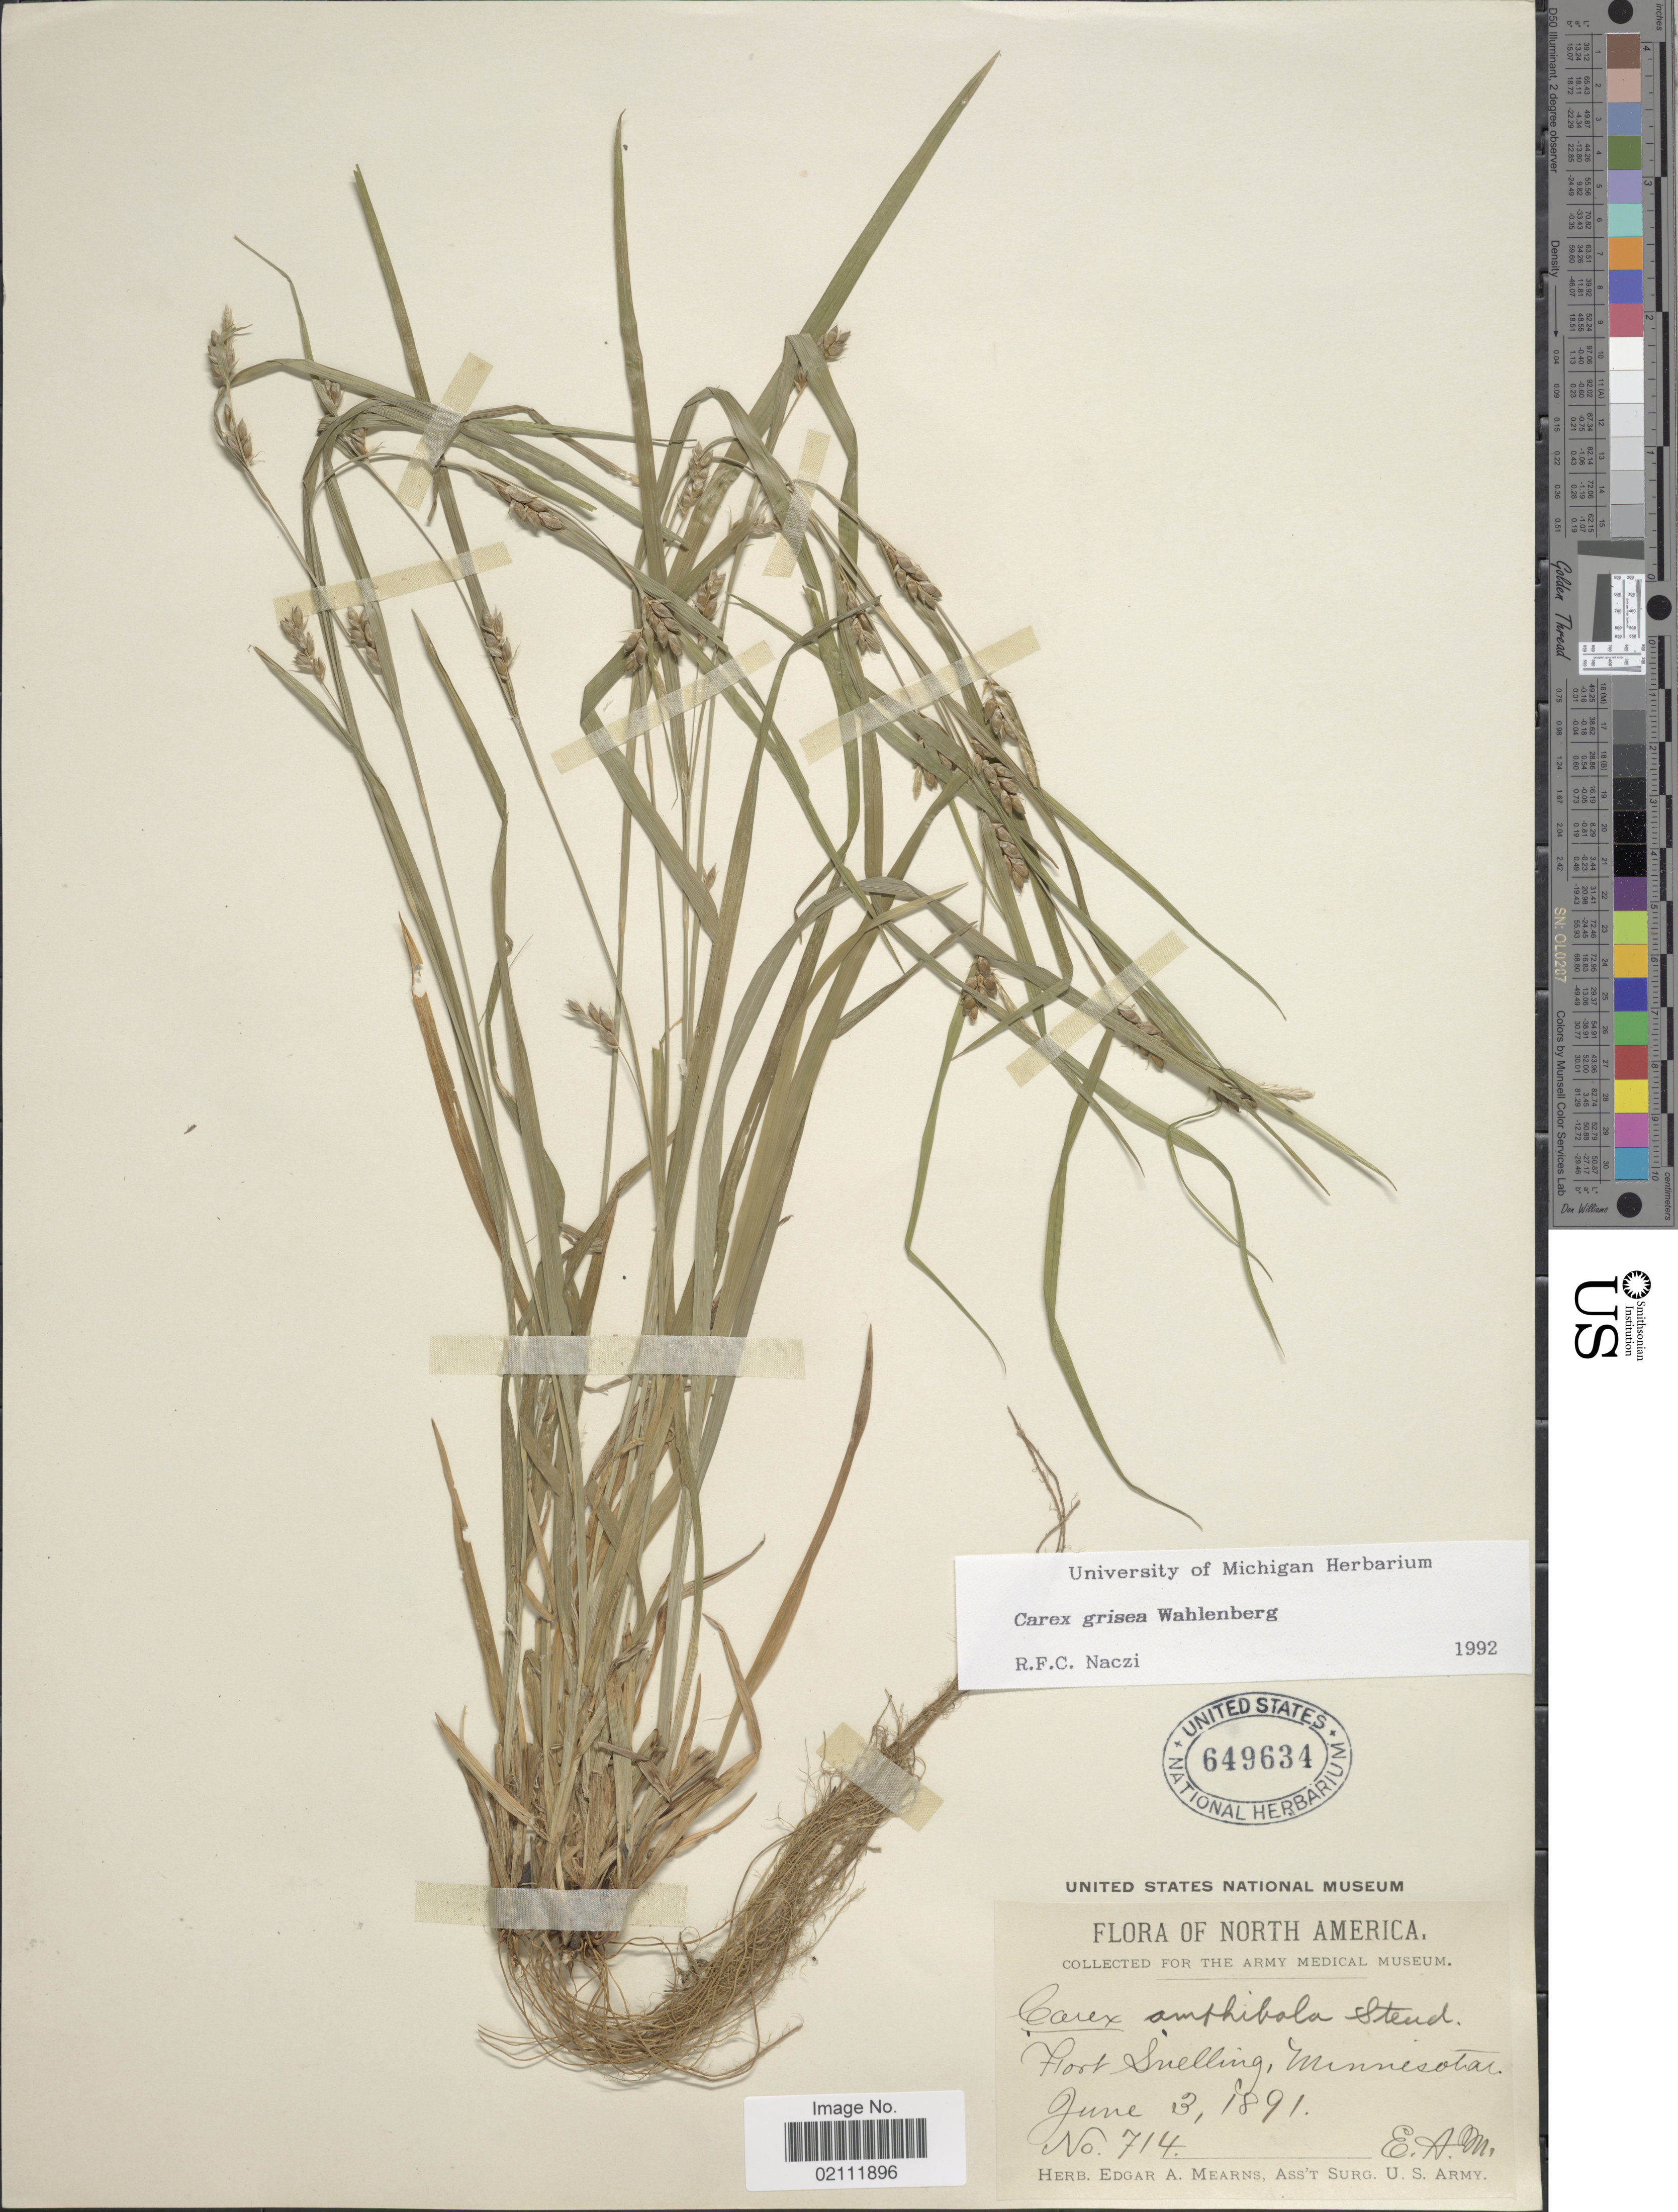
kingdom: Plantae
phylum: Tracheophyta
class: Liliopsida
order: Poales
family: Cyperaceae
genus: Carex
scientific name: Carex grisea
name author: Wahlenb.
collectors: E. A. Mearns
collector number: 714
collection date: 1891-06-03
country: United States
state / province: Minnesota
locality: Fort Snelling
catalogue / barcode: US 649634